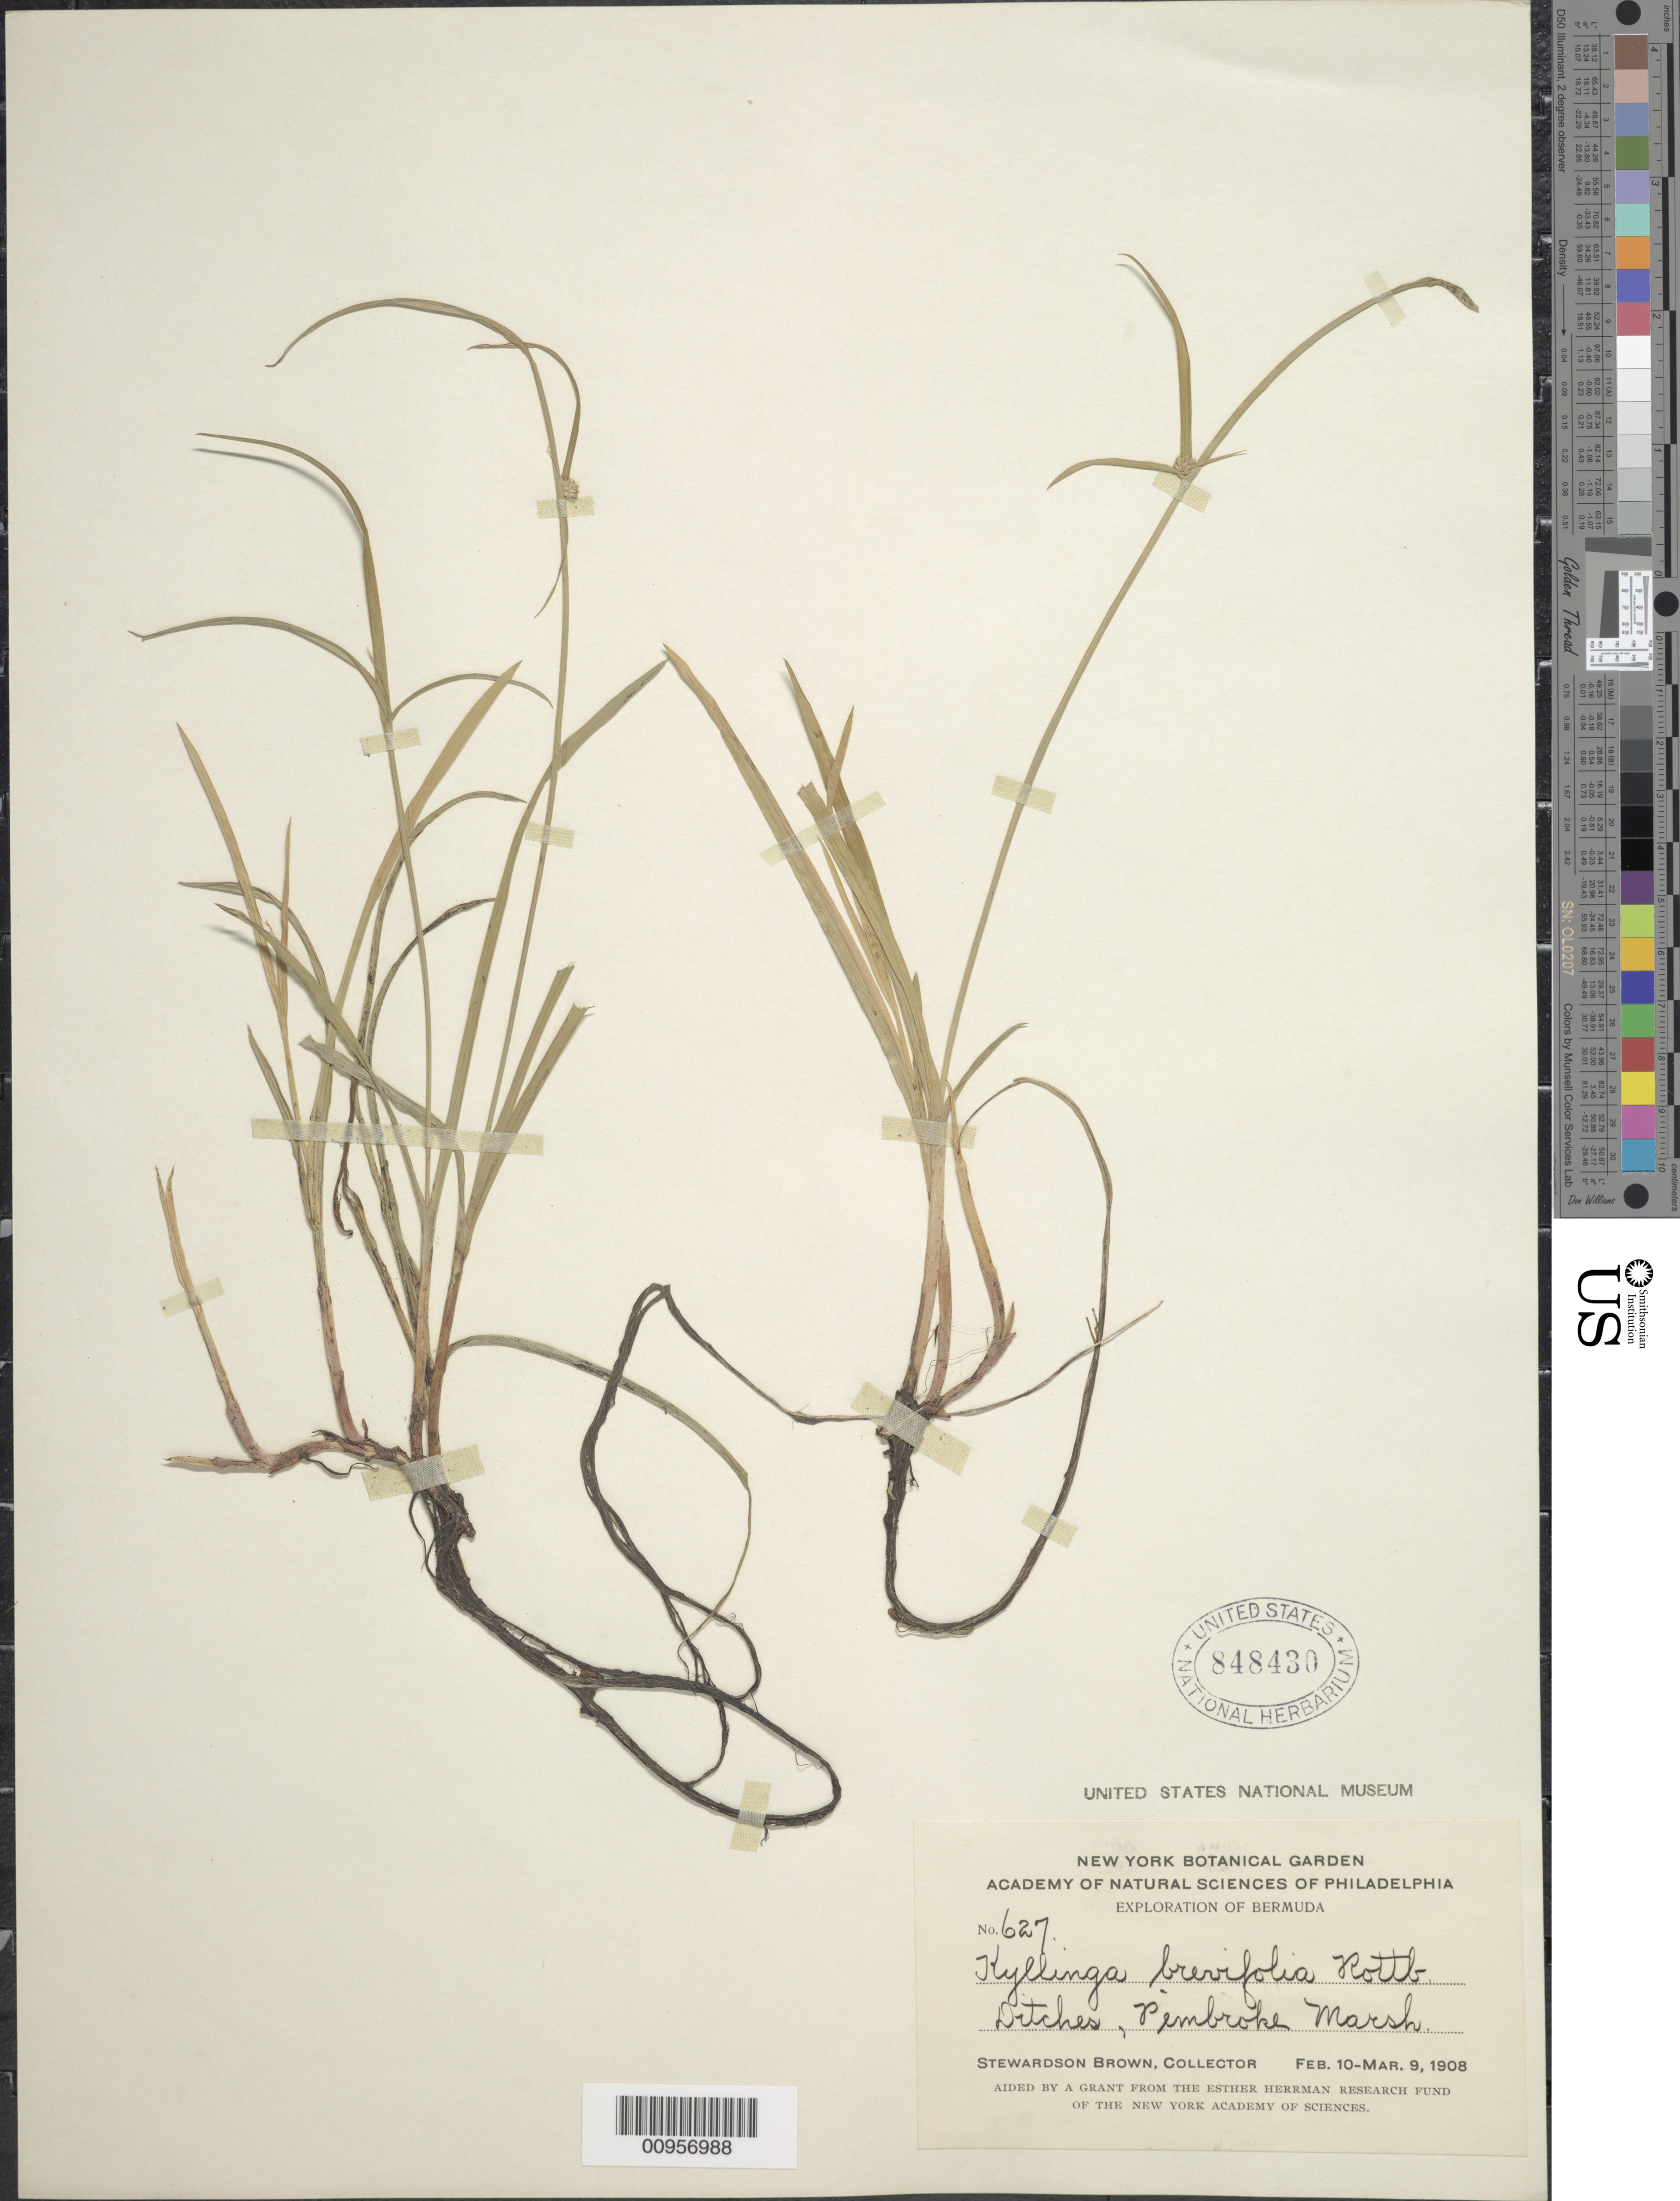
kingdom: Plantae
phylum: Tracheophyta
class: Liliopsida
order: Poales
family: Cyperaceae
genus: Cyperus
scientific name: Cyperus brevifolius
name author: (Rottb.) Hassk.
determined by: Strong, M. T., (US), Smithsonian Institution - National Museum of Natural History (UNITED STATES)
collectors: S. Brown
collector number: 627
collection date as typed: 10 Feb 1908 to 09 Mar 1908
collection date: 1908-02-10/1908-03-09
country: Bermuda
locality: Pembroke Marsh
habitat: Ditches in marsh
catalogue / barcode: US 848430